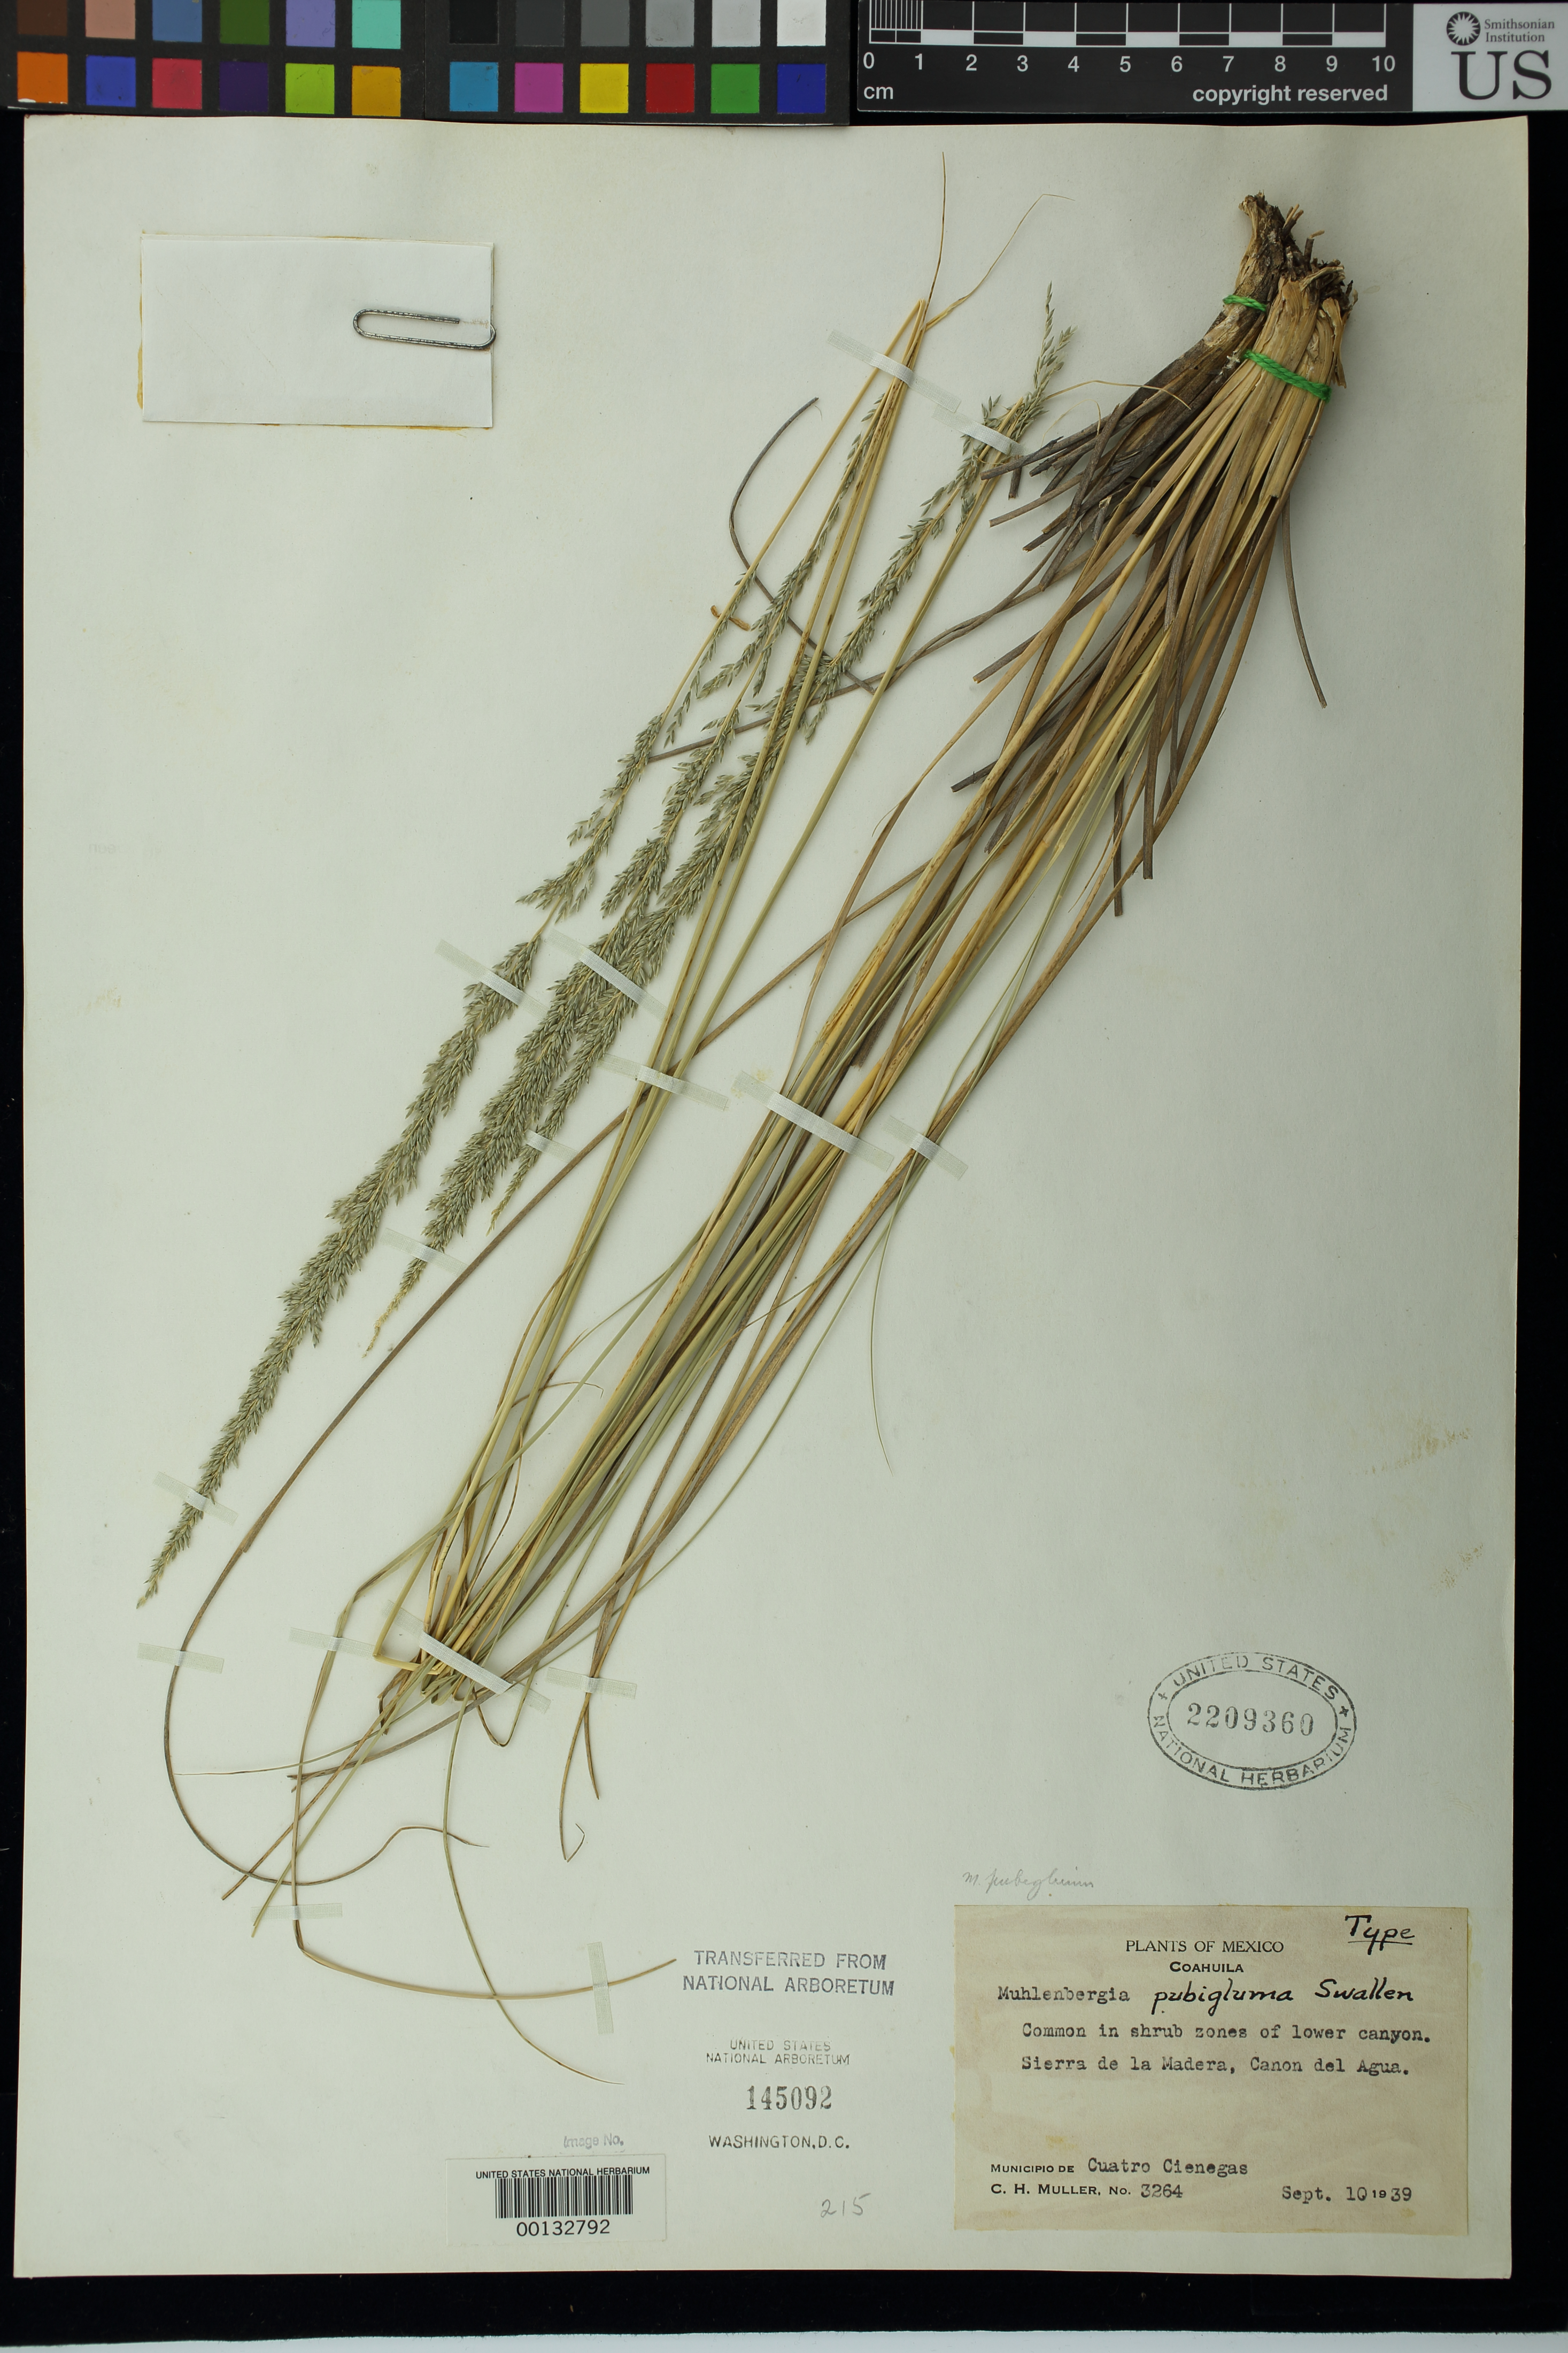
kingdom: Plantae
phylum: Tracheophyta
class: Liliopsida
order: Poales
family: Poaceae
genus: Muhlenbergia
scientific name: Muhlenbergia pubigluma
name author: Swallen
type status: Holotype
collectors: C. H. Muller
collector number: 3264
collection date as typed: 10 Sep 1939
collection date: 1939-09-10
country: Mexico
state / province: Coahuila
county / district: Cuatro Cienegas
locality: Sierra de la Madera, Canon del Agua, Municipio de Cuatro Cienegas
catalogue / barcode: US 2209360